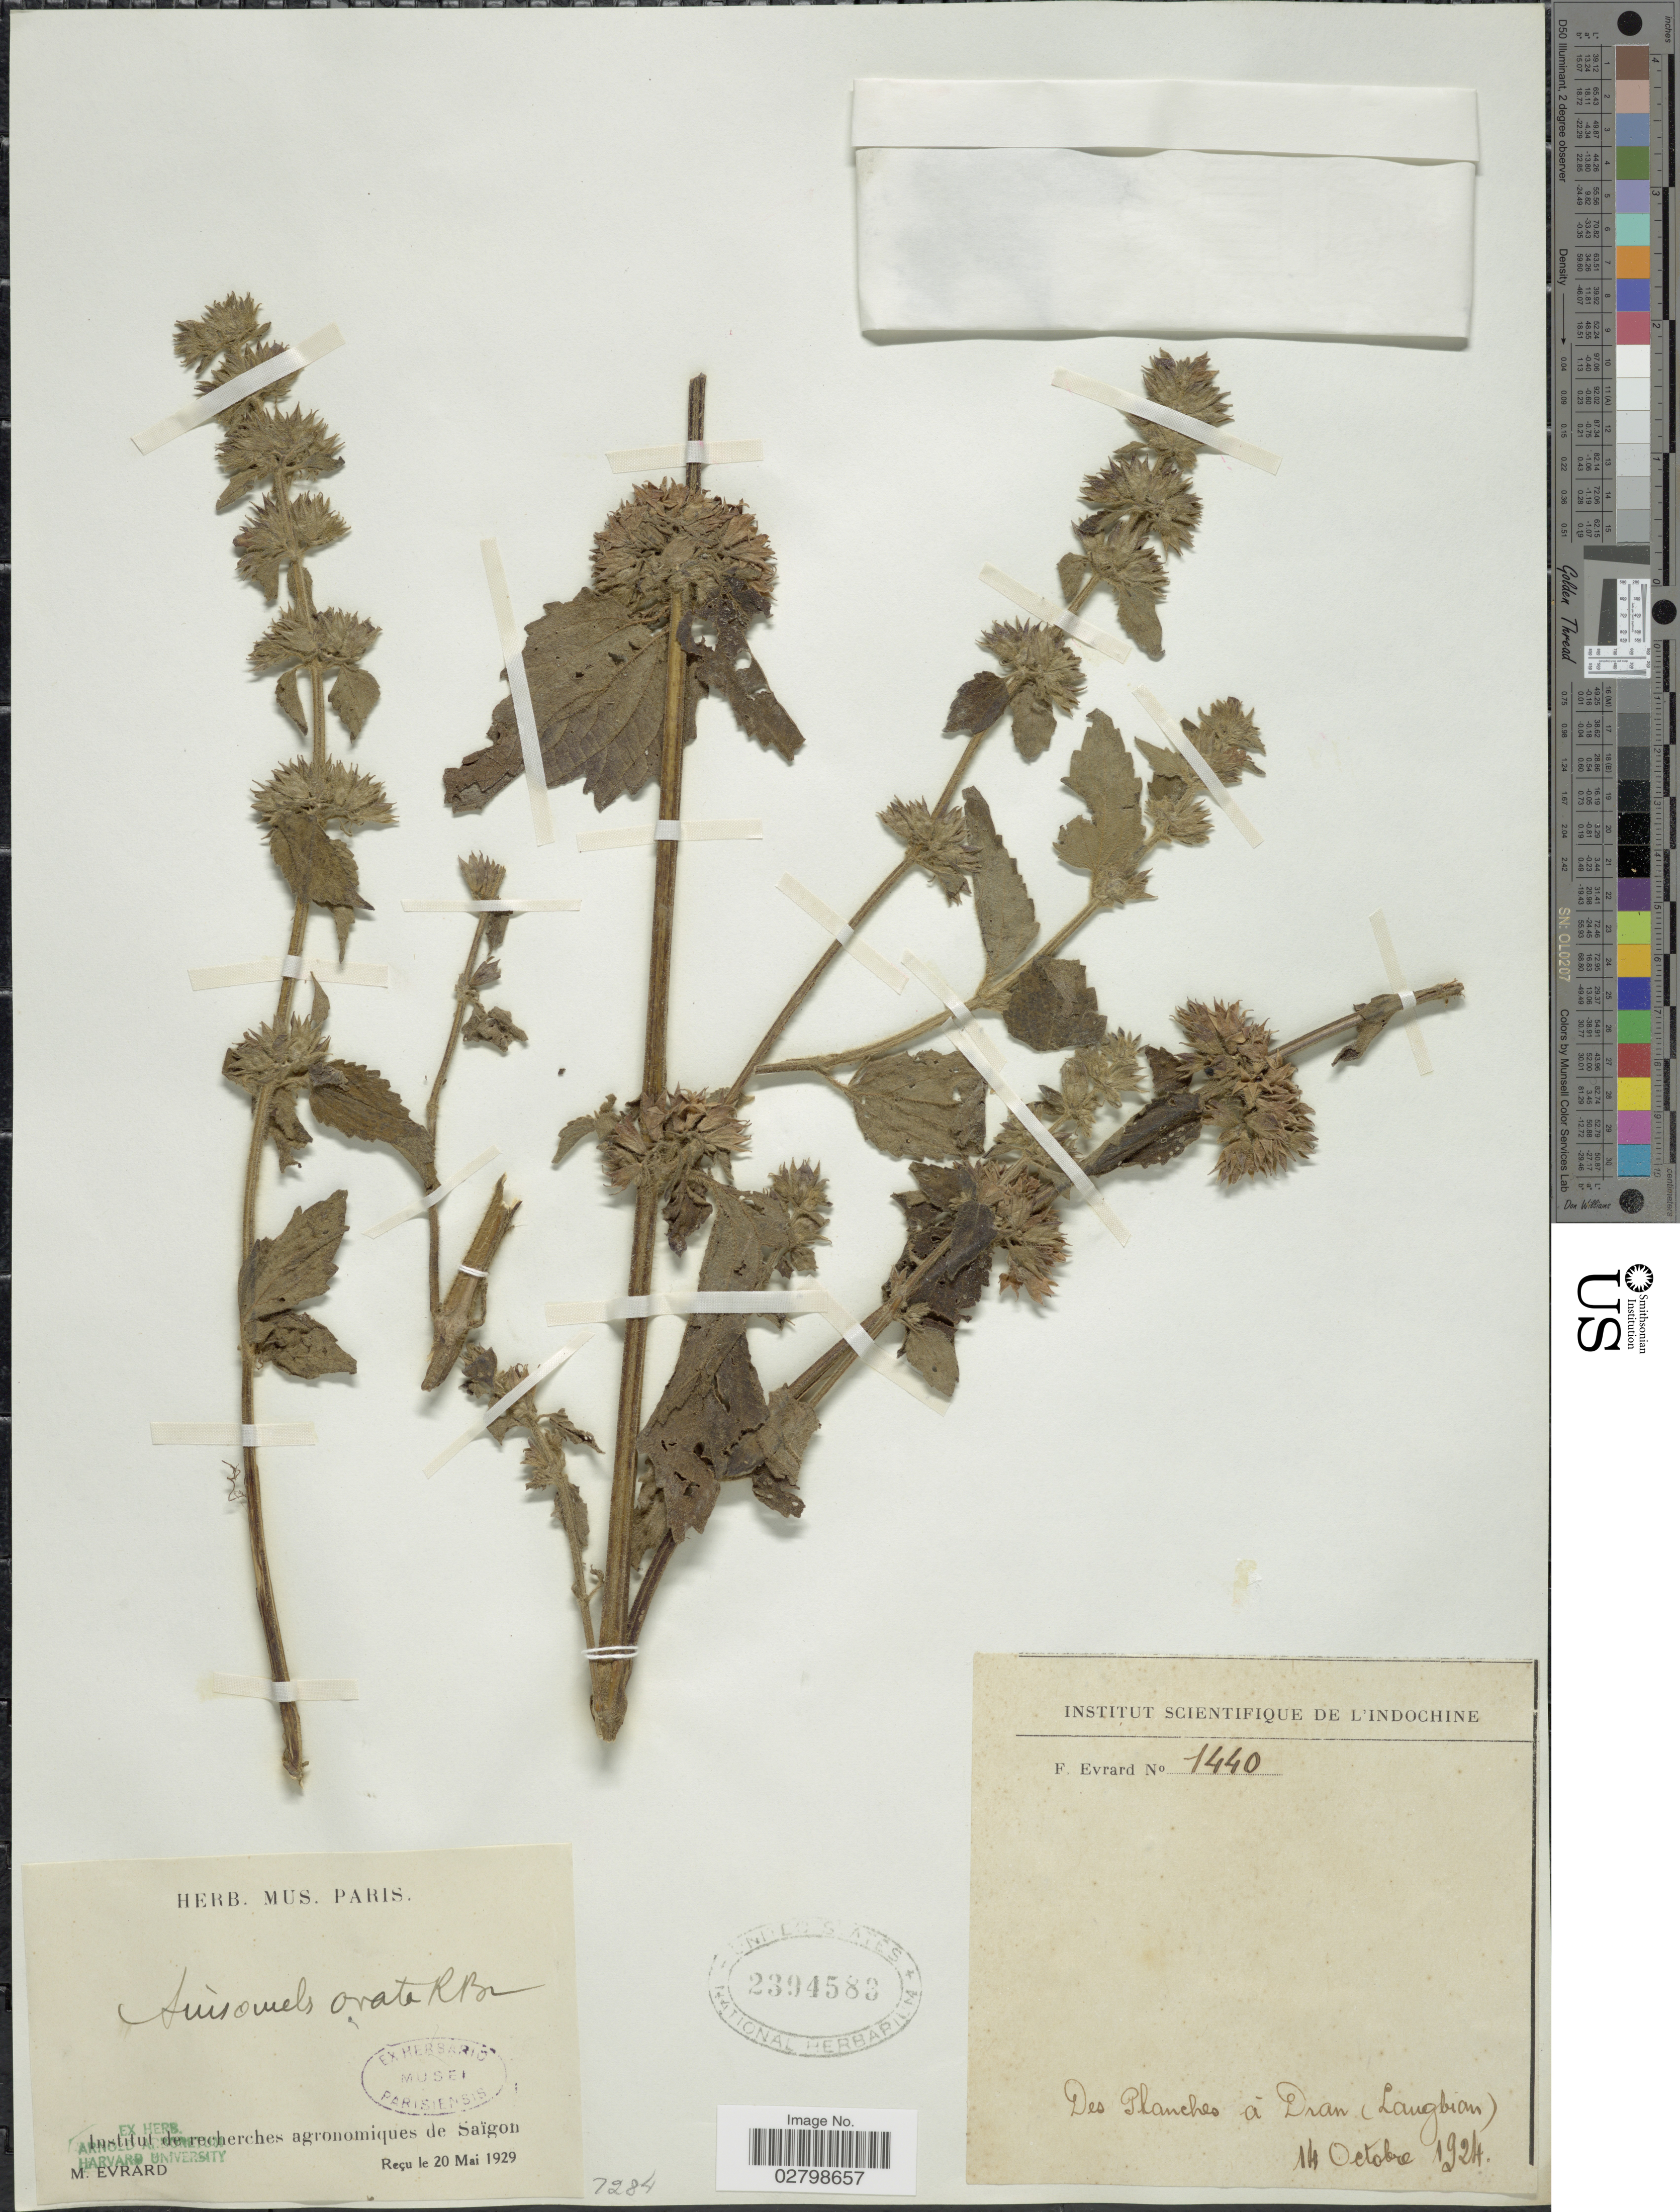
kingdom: Plantae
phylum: Tracheophyta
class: Magnoliopsida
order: Lamiales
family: Lamiaceae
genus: Anisomeles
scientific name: Anisomeles indica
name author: (L.) Kuntze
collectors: F. Evrard & M. Evrard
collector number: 1440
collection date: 1924-10-14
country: Vietnam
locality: Planches à Dran (Langbian)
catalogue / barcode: US 2394583